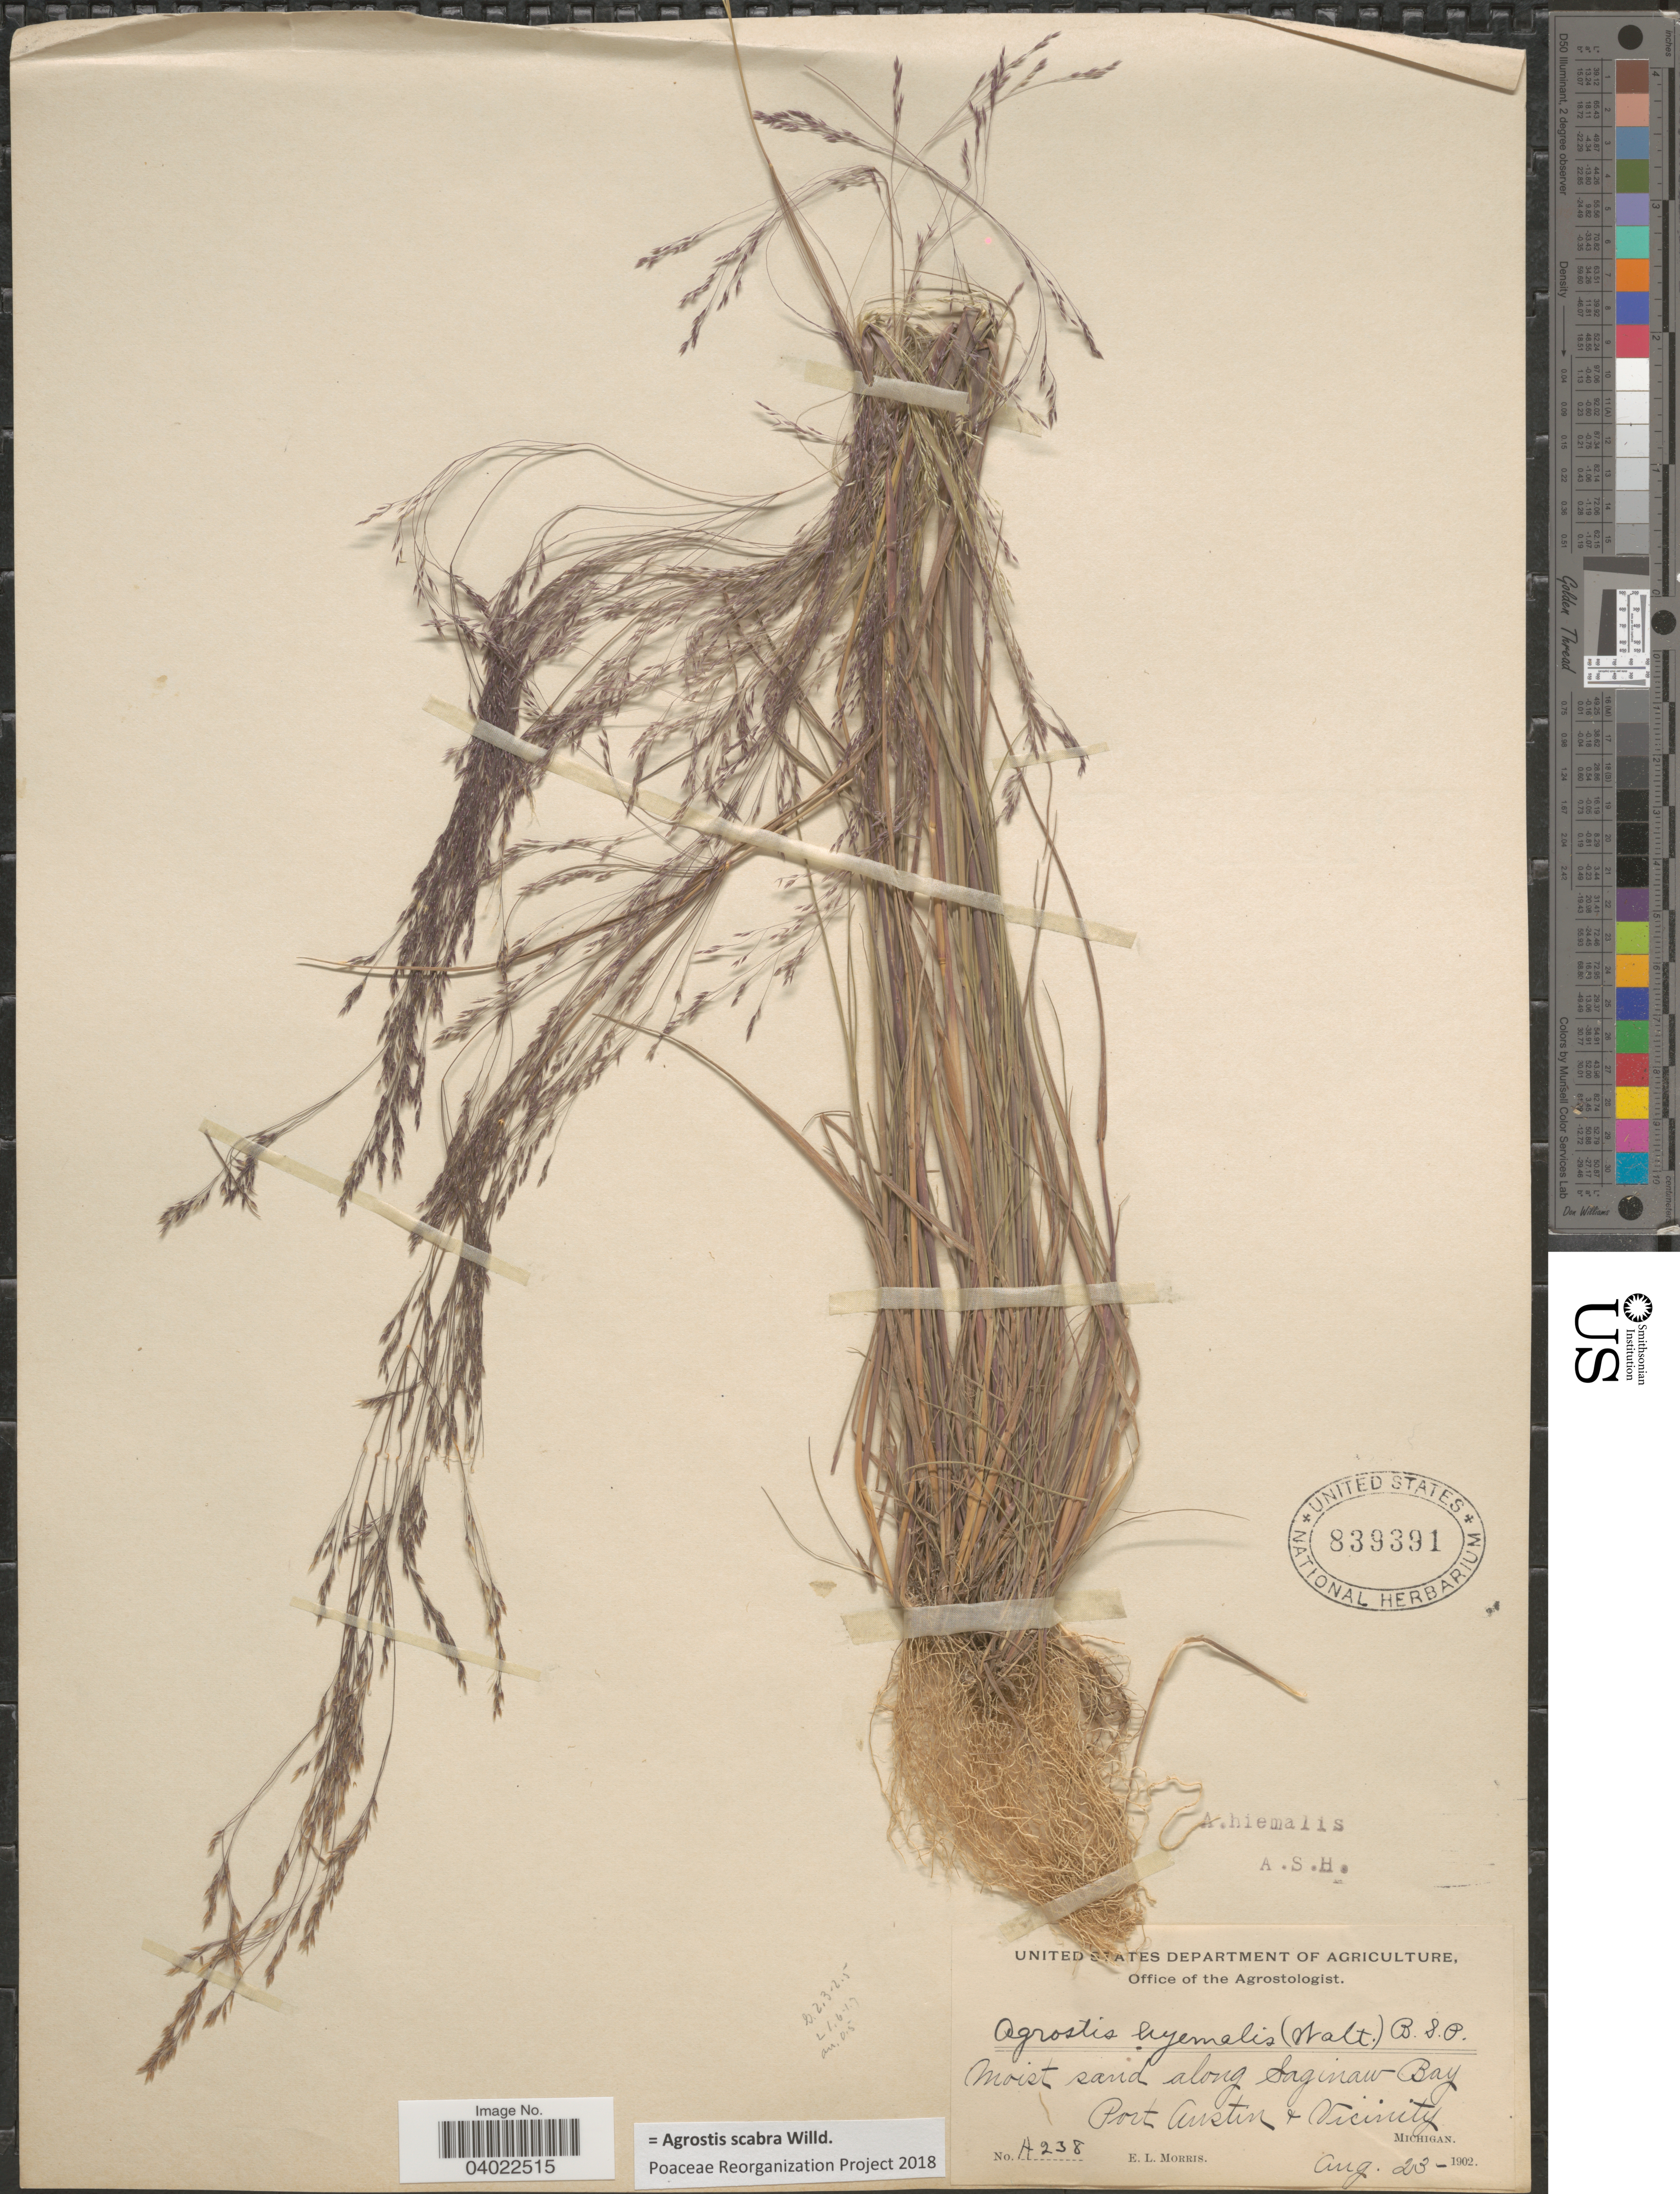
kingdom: Plantae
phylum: Tracheophyta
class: Liliopsida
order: Poales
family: Poaceae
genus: Agrostis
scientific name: Agrostis scabra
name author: Willd.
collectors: E. Morris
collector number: A238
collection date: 1902-08-23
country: United States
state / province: Michigan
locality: Moist sand along Saginaw Bay. Port Austin & Vicinity.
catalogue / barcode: US 839391